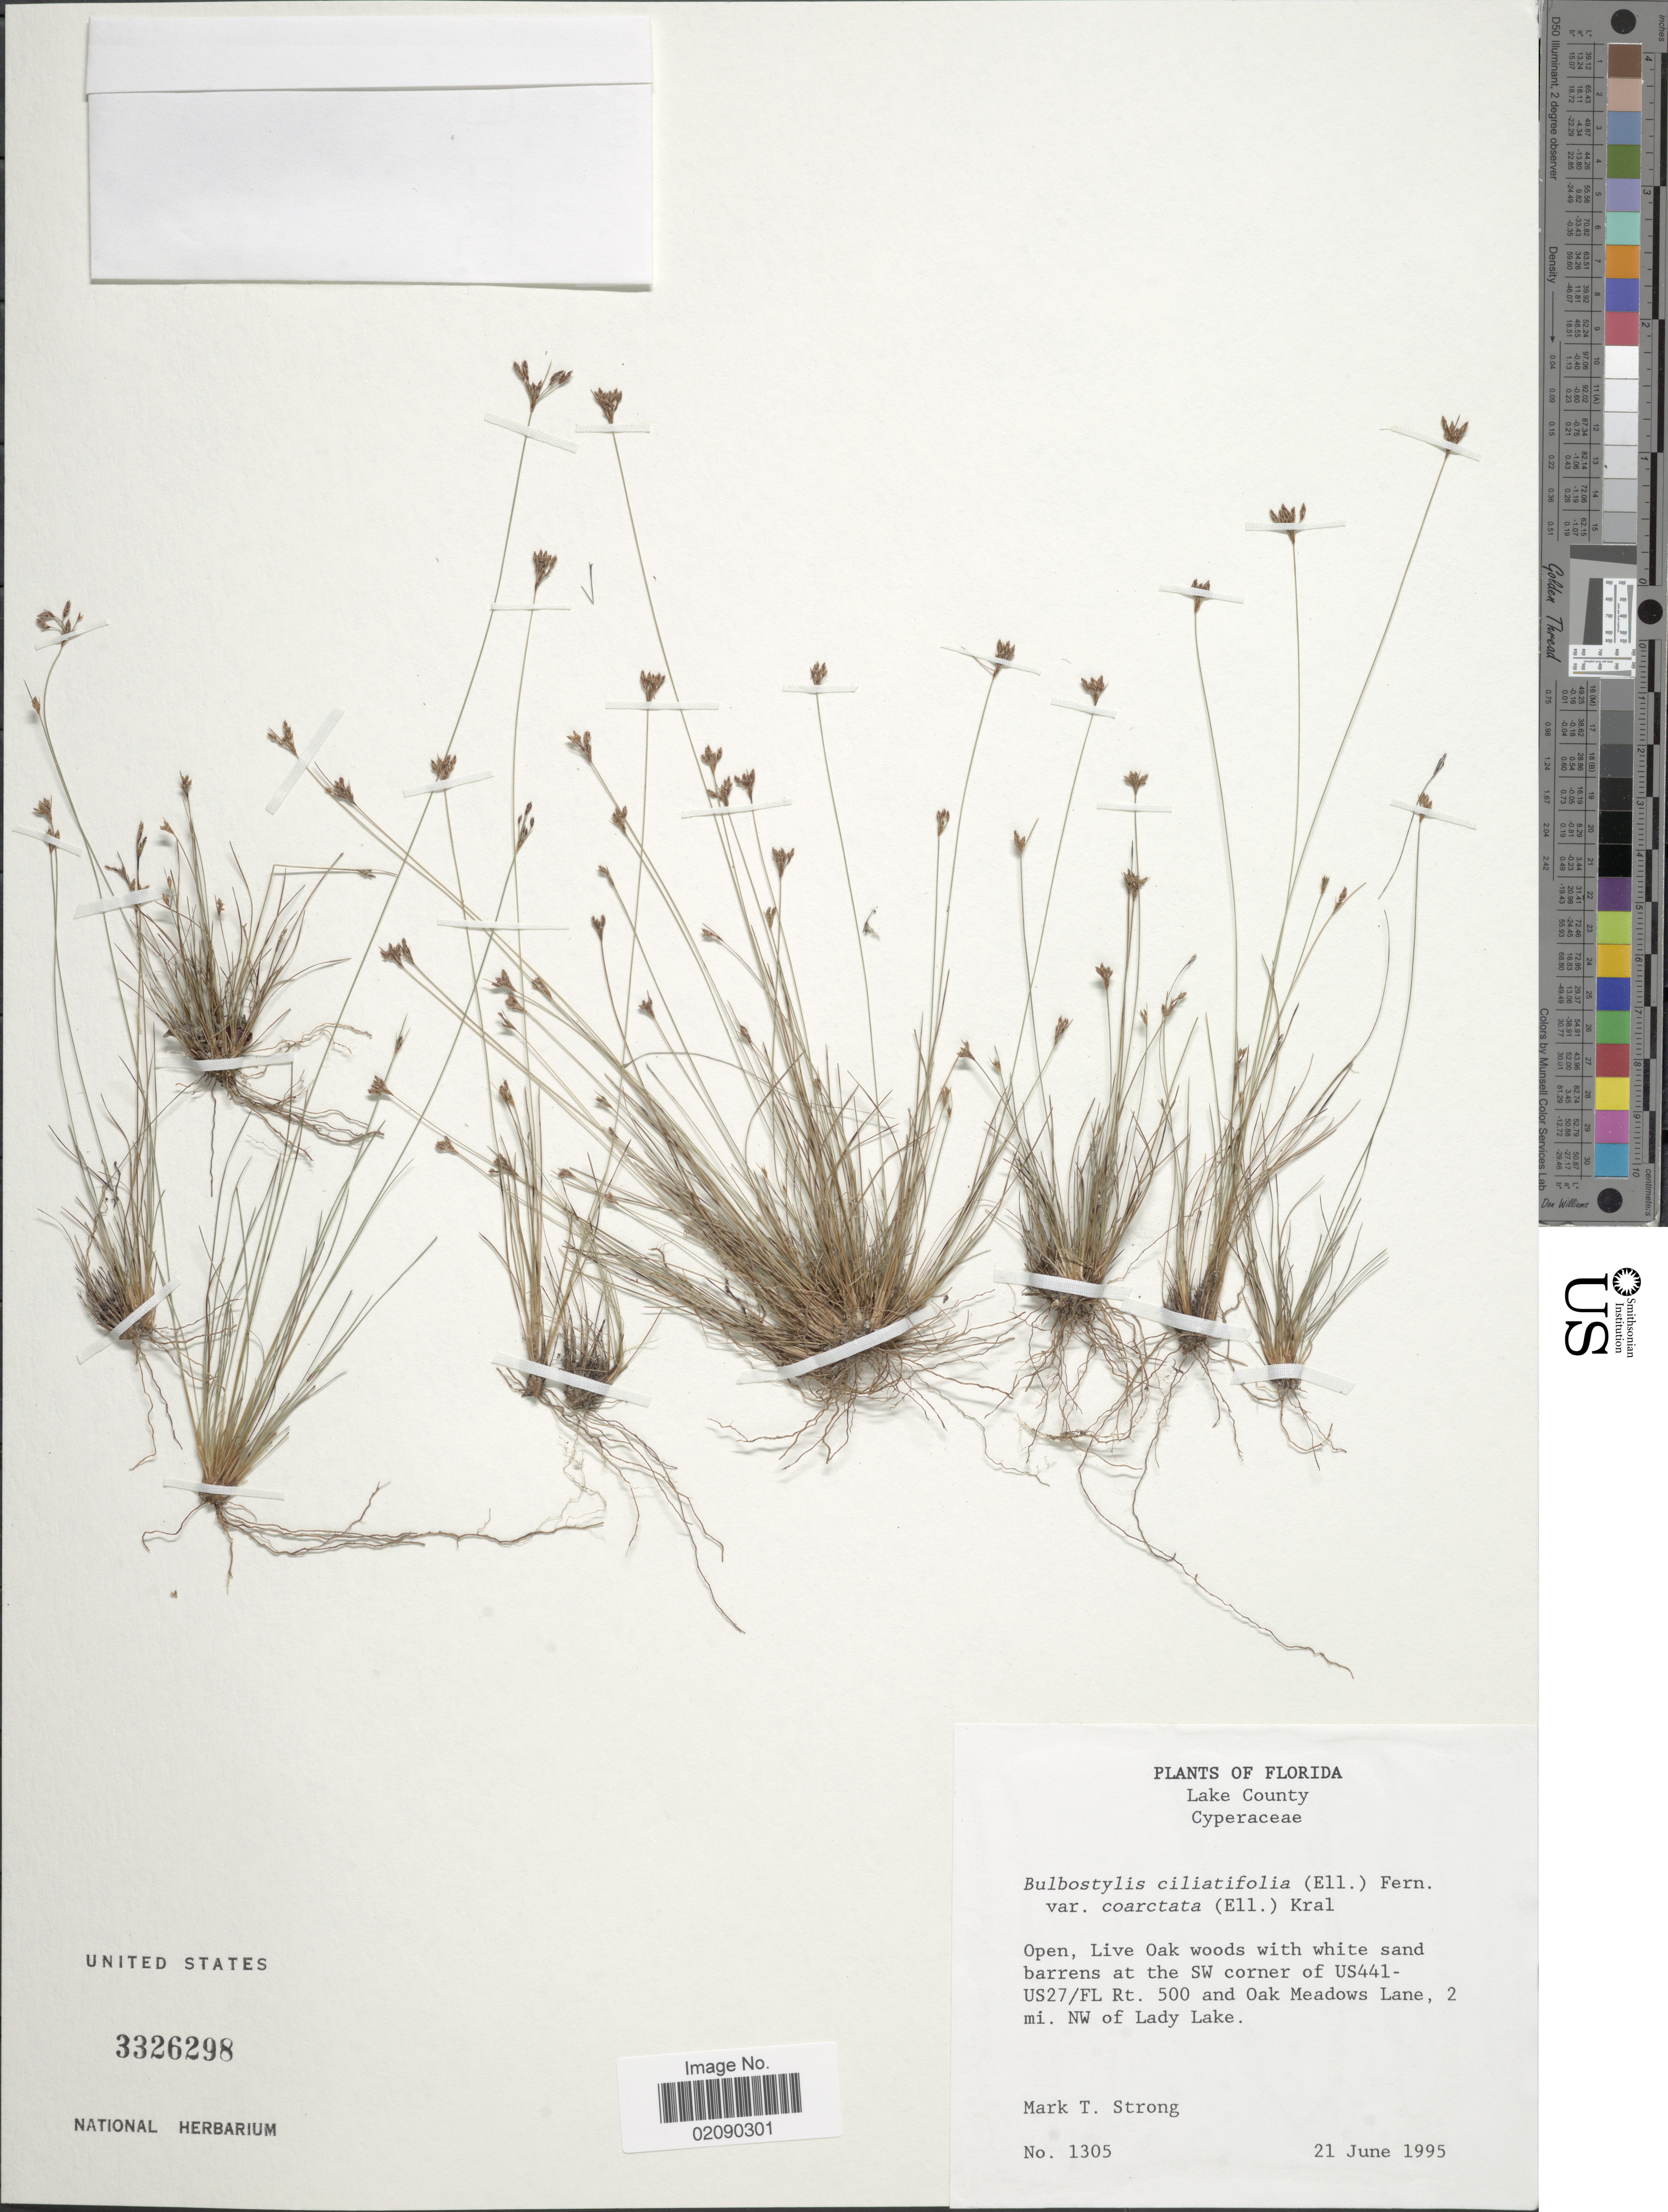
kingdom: Plantae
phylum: Tracheophyta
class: Liliopsida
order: Poales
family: Cyperaceae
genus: Bulbostylis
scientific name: Bulbostylis ciliatifolia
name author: (Elliott) Fernald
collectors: M. T. Strong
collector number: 1305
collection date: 1995-06-21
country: United States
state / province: Florida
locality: Lake County. at the SW corner of US441-US27/Fl Rt. 500 and Oak Meadows Lane, 2 mi. NW of Lady Lake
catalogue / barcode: US 3326298